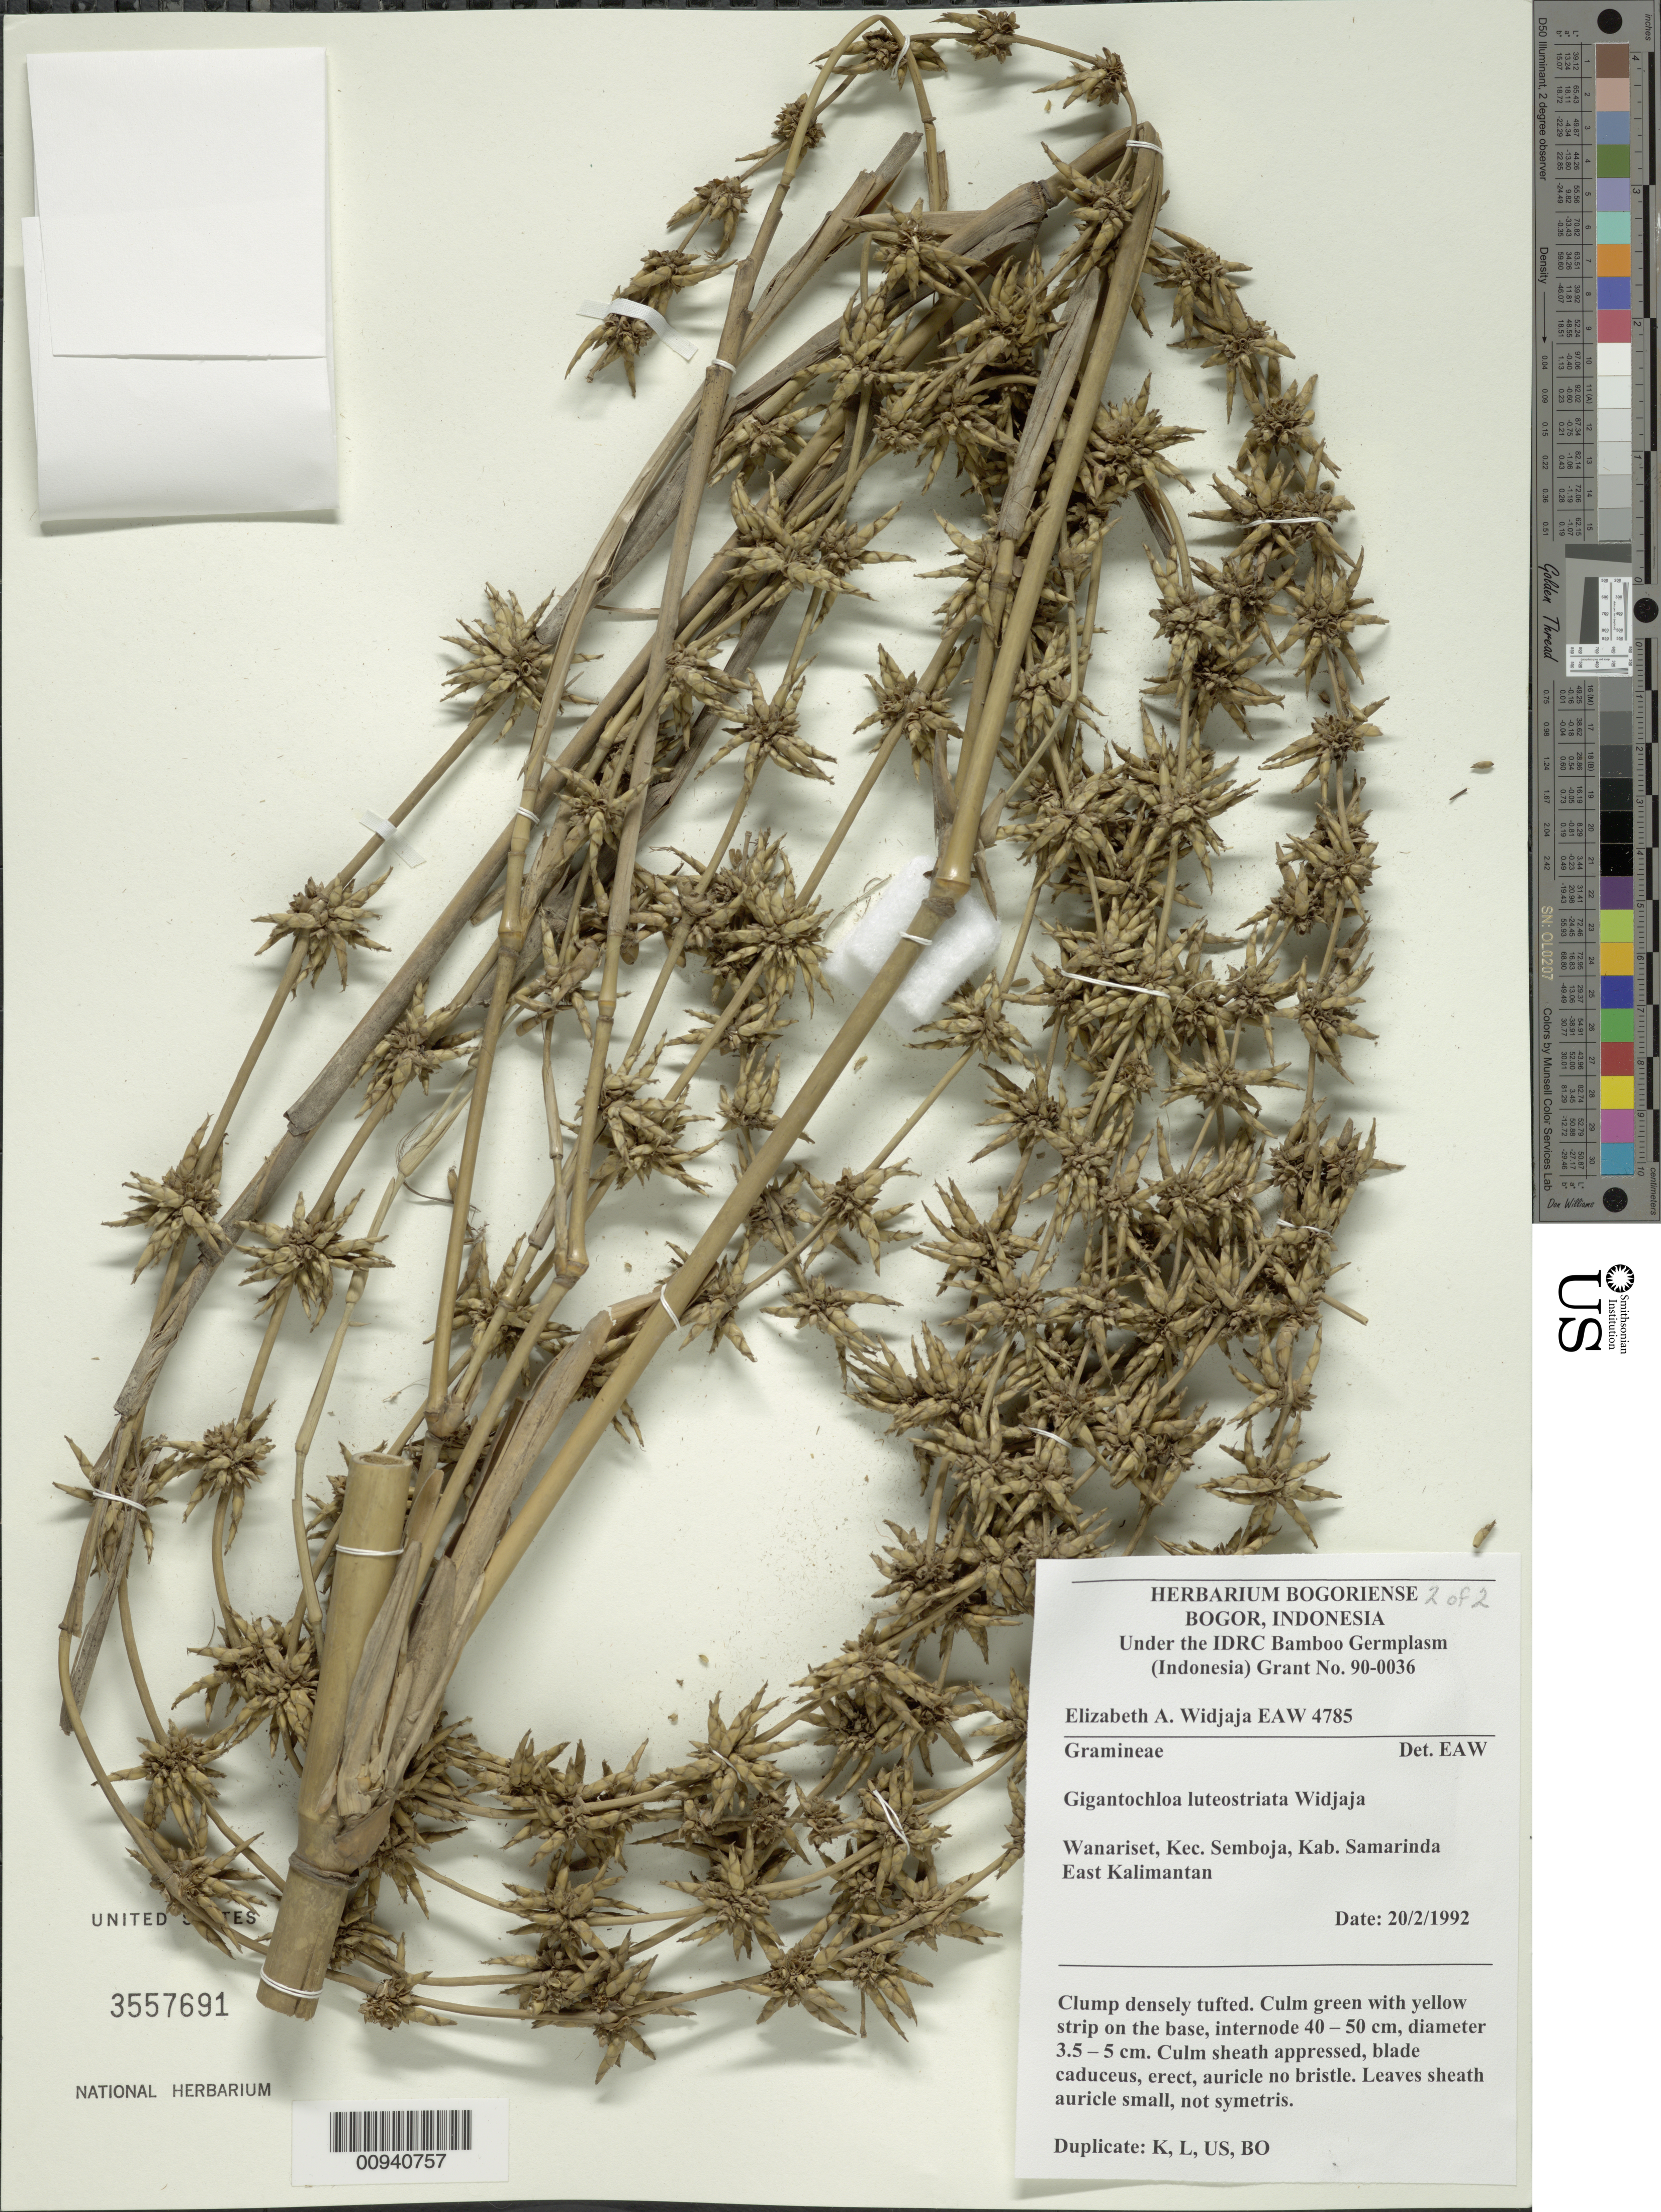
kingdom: Plantae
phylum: Tracheophyta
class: Liliopsida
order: Poales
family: Poaceae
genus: Gigantochloa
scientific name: Gigantochloa luteostriata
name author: Widjaja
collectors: E. A. Widjaja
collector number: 4785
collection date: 1992-02-20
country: Indonesia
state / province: Kalimantan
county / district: Kalimantan Timur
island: Borneo Island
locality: Wanariset, Kec. Semboja, Kab. Samarinda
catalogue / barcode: US 3557691